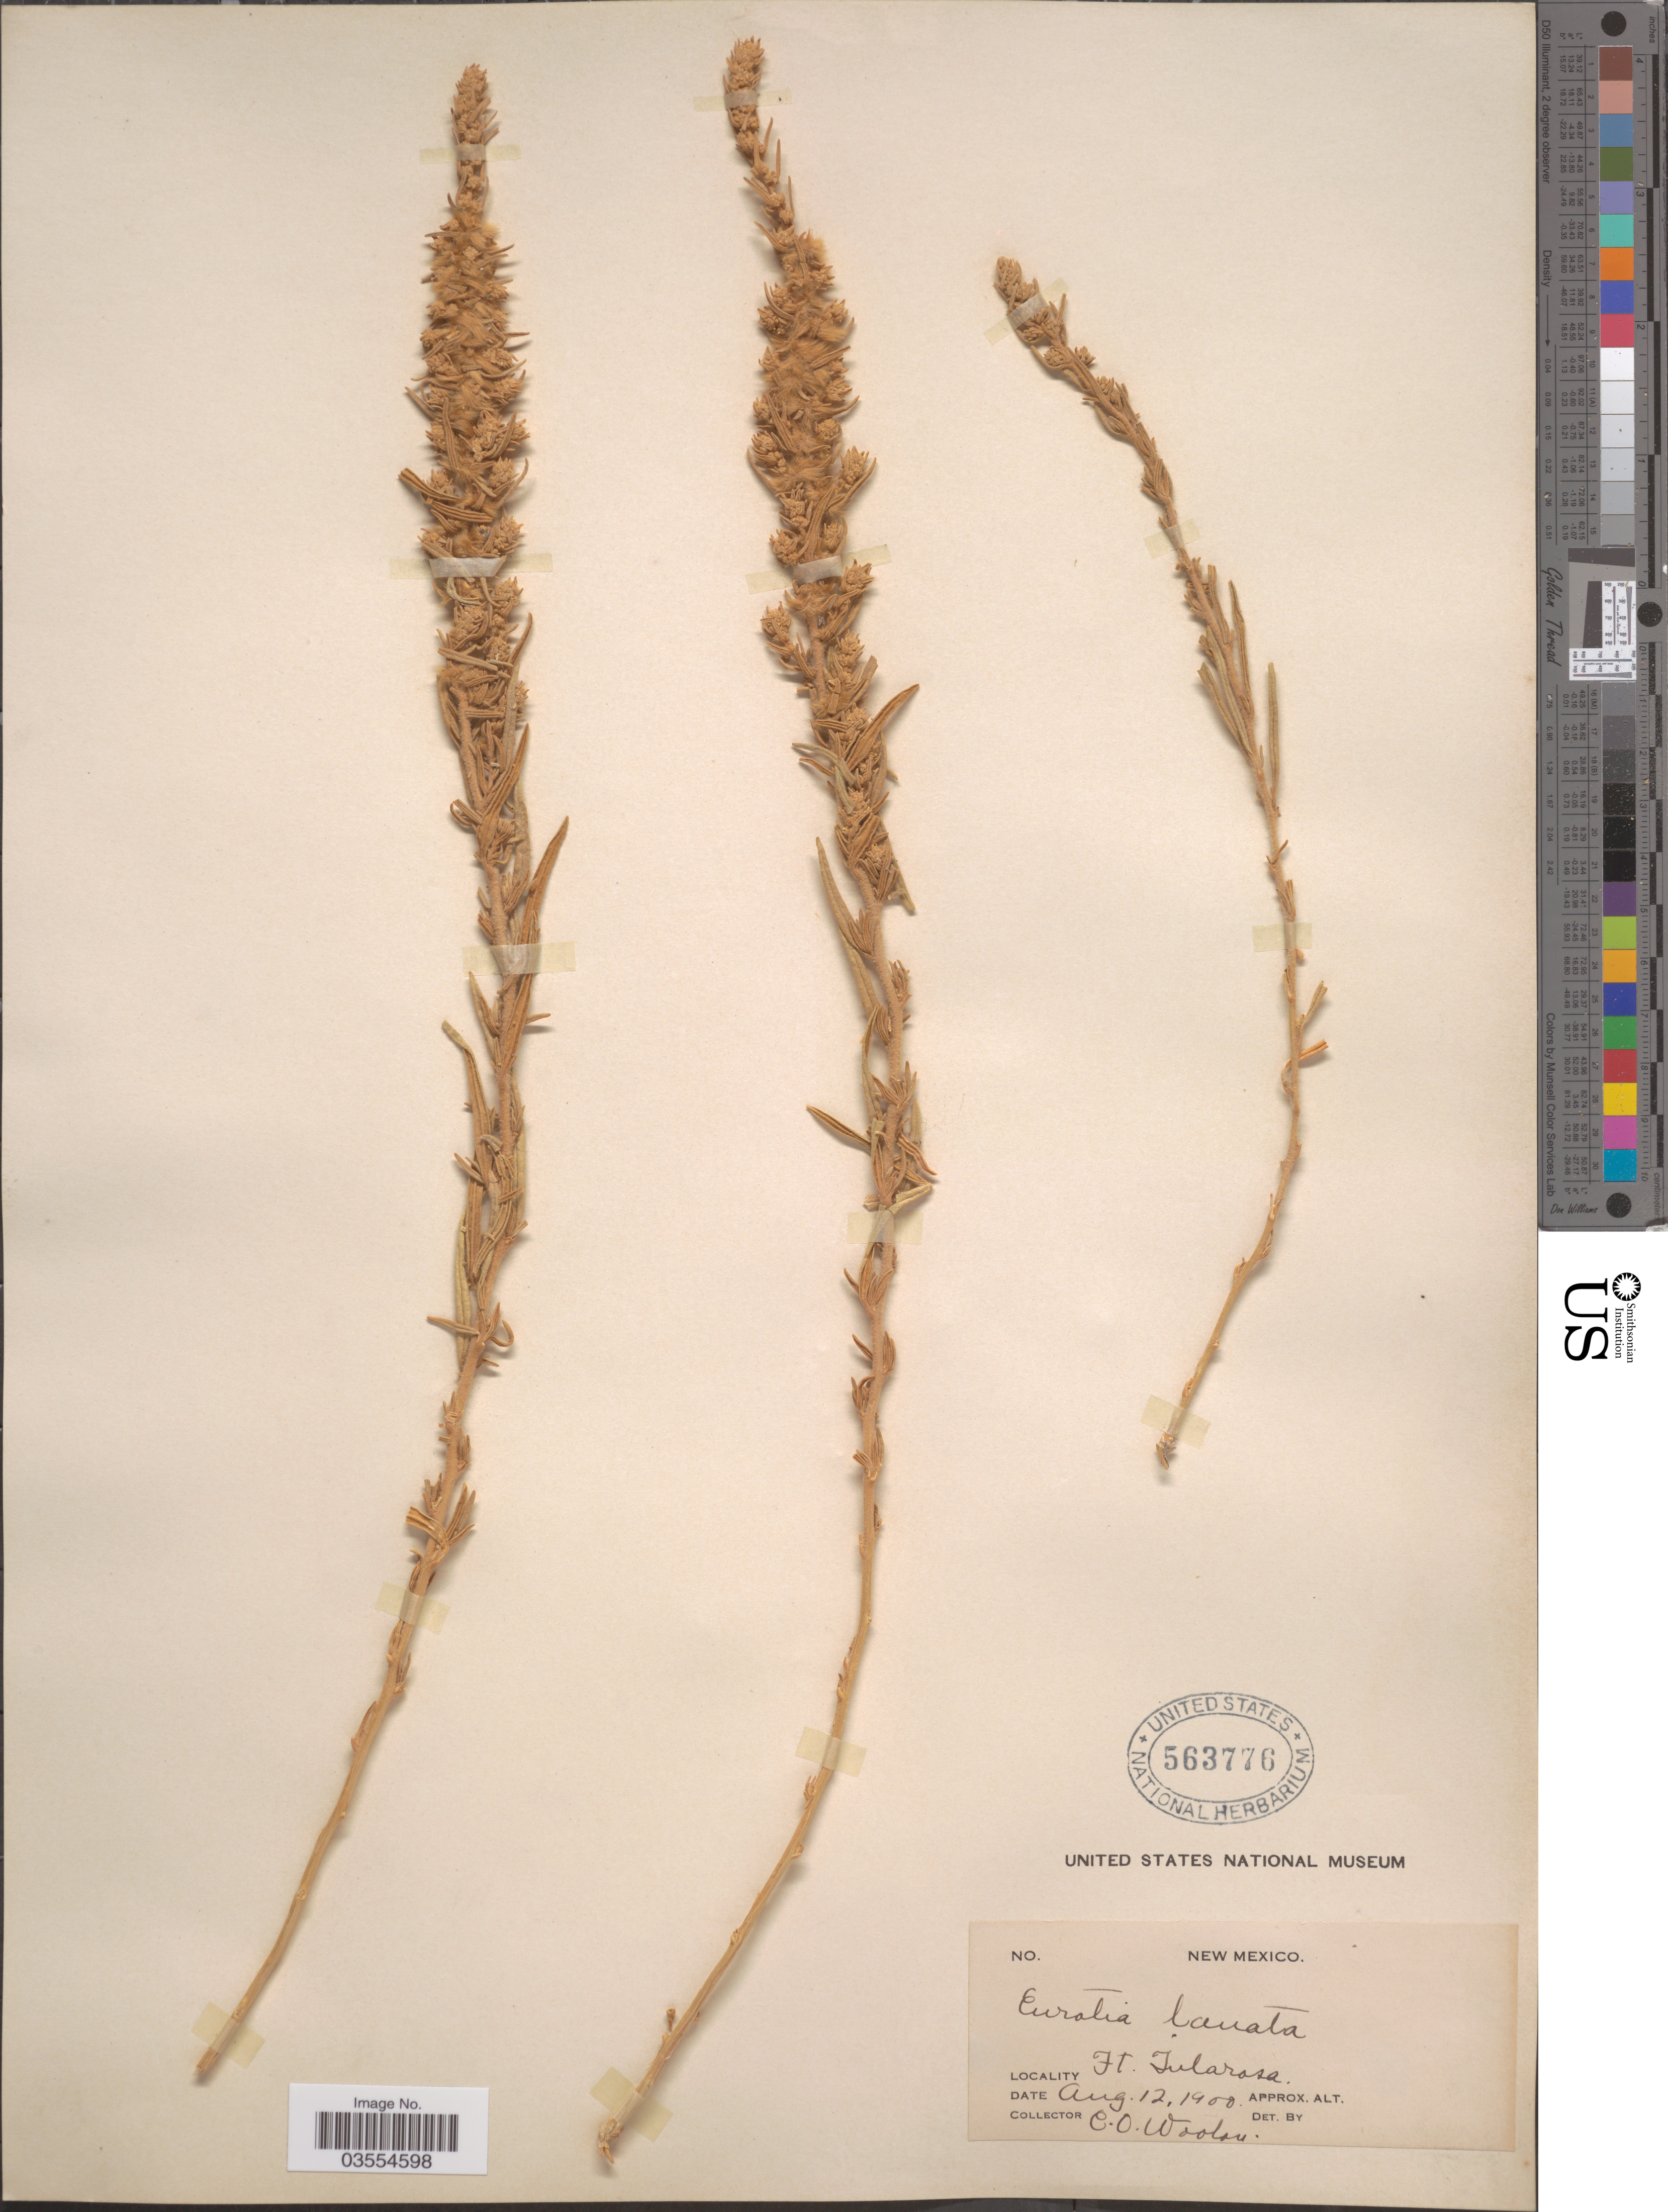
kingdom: Plantae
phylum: Tracheophyta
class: Magnoliopsida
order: Caryophyllales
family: Amaranthaceae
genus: Krascheninnikovia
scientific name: Krascheninnikovia lanata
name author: (Pursh) A. Meeuse & A.Smit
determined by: U.S. National Herbarium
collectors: E. O. Wooton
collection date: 1900-08-12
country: United States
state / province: New Mexico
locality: Ft. Tularosa.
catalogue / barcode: US 563776